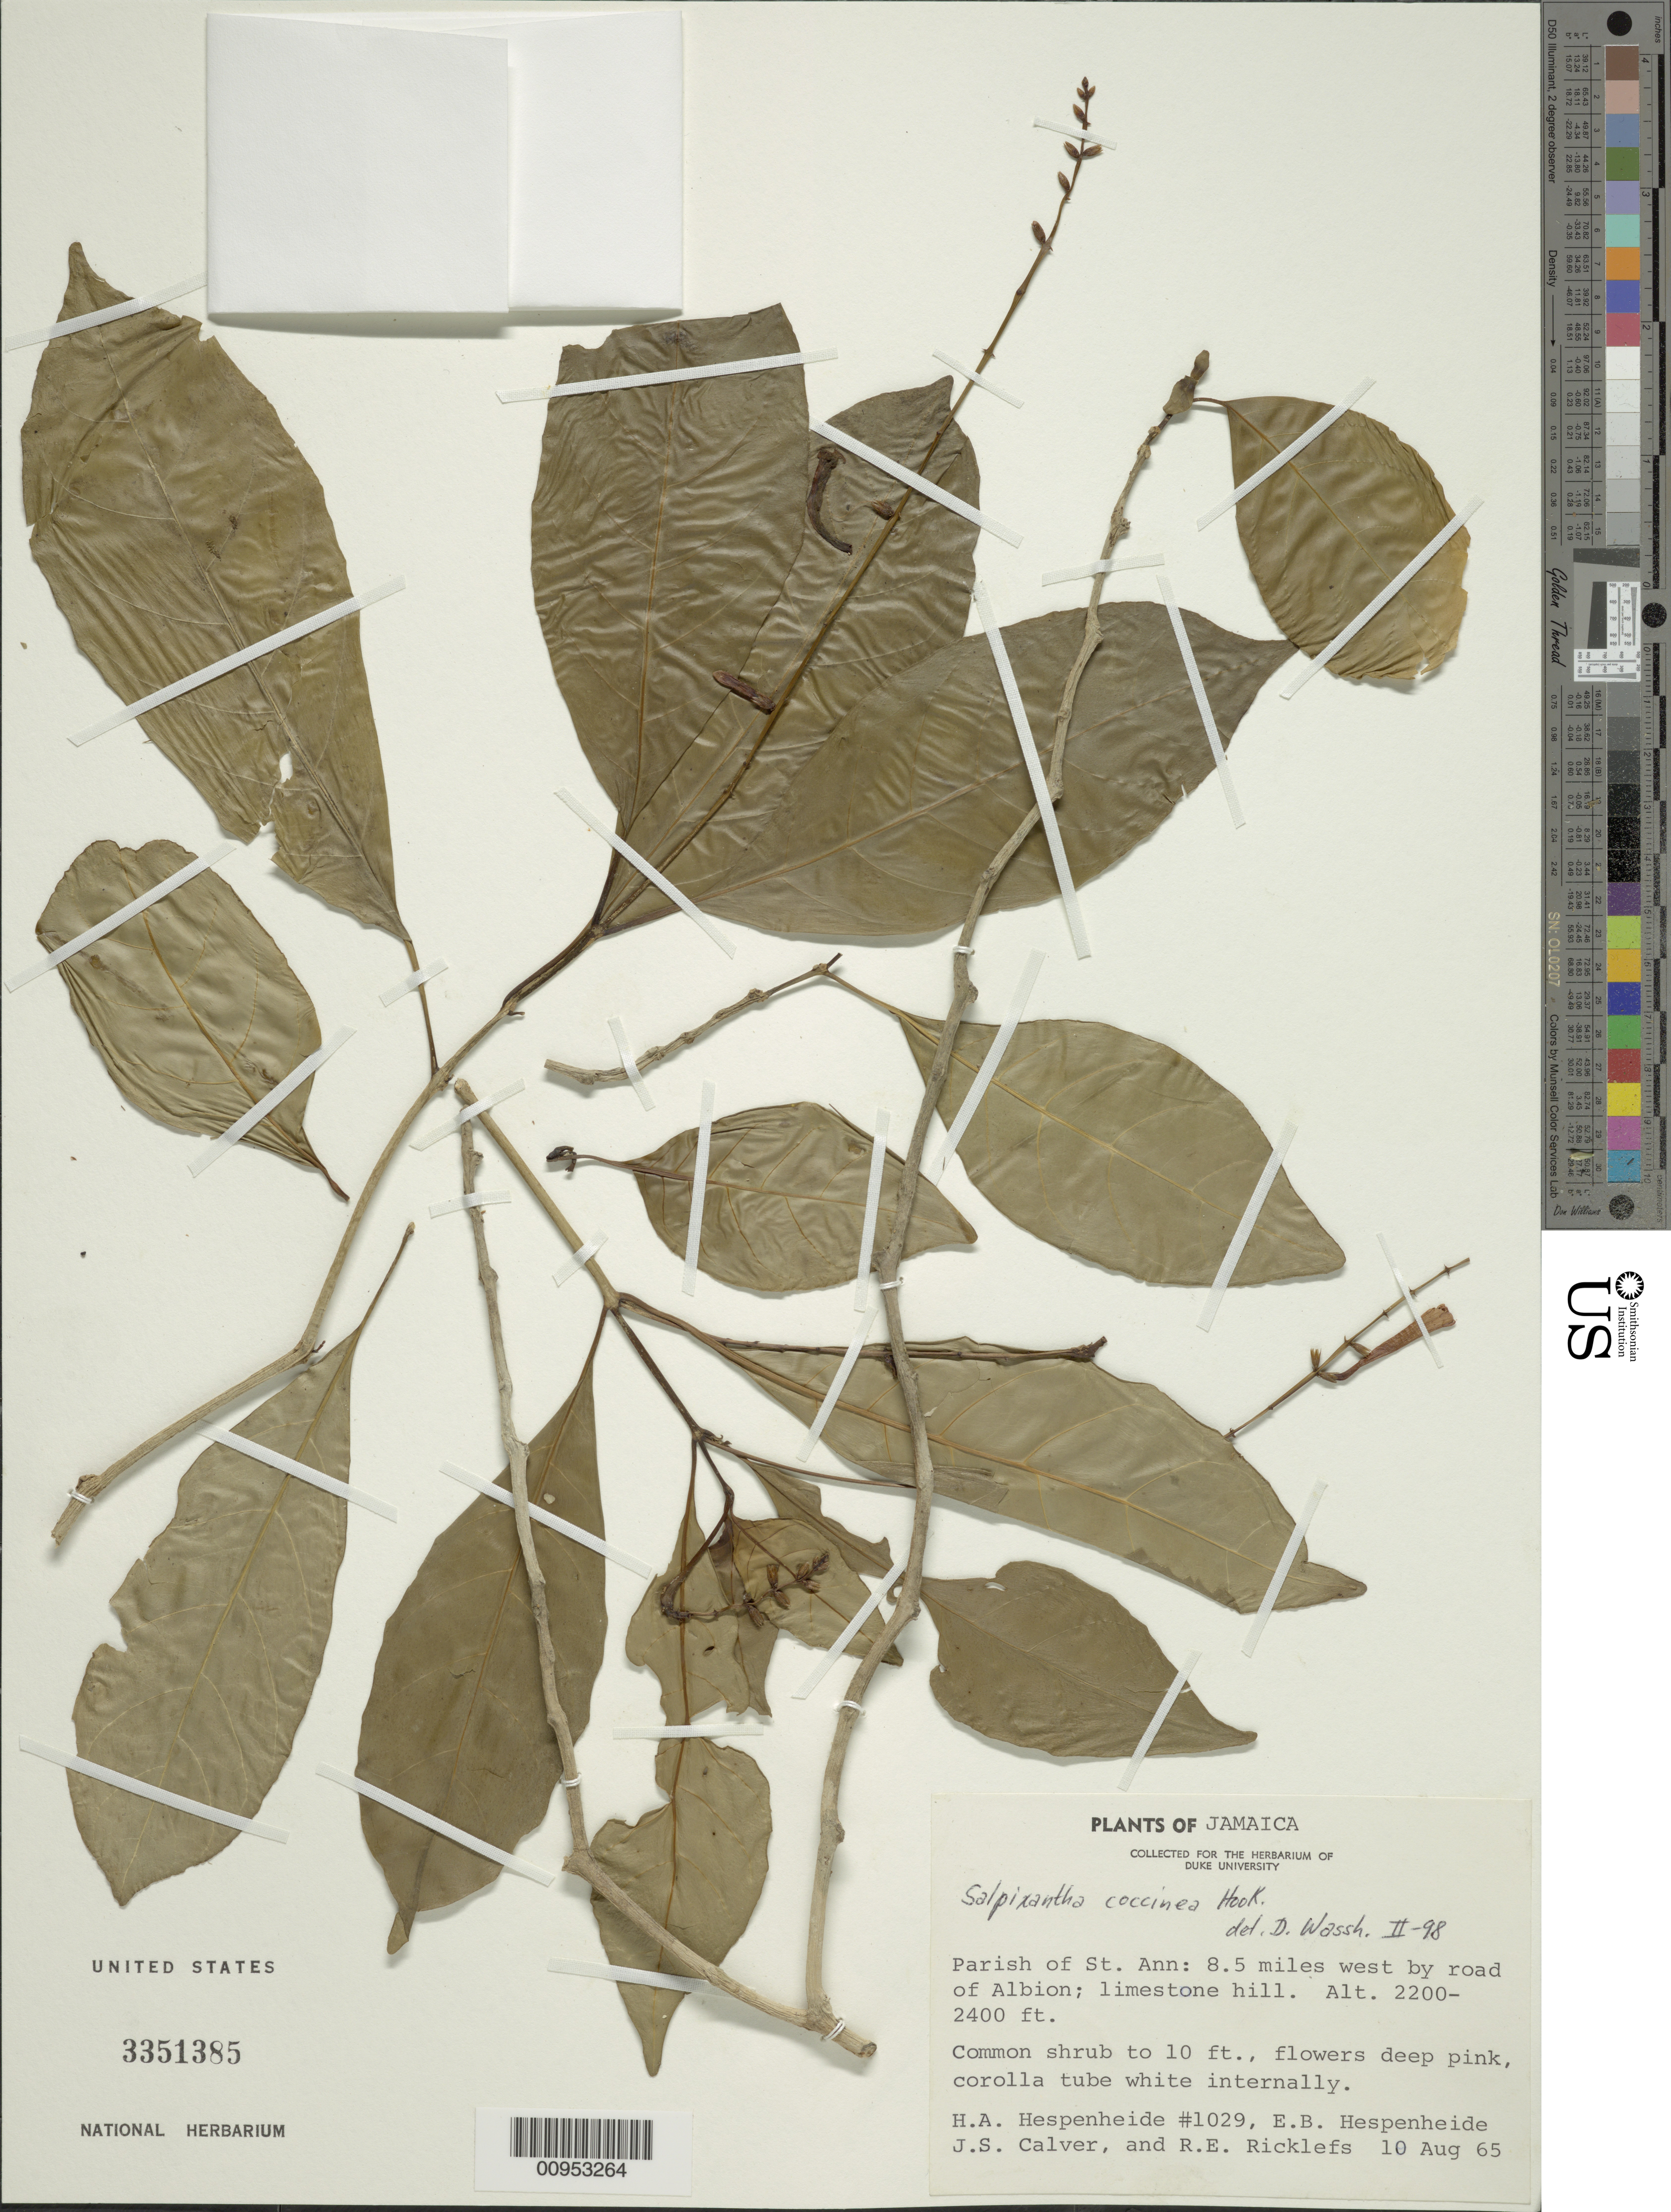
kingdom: Plantae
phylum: Tracheophyta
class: Magnoliopsida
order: Lamiales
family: Acanthaceae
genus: Salpixantha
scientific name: Salpixantha coccinea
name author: Hook.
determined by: Wasshausen, Dieter C., (BOT), Smithsonian Institution - National Museum of Natural History (UNITED STATES)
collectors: H. A. Hespenheide, E. Hespenheide, J. Calver & R. Ricklefs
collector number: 1029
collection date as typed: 10 Aug 1965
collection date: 1965-08-10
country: Jamaica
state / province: Saint Ann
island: Jamaica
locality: Albion, 8.5 miles west by road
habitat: Limestone hill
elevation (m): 671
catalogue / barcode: US 3351385